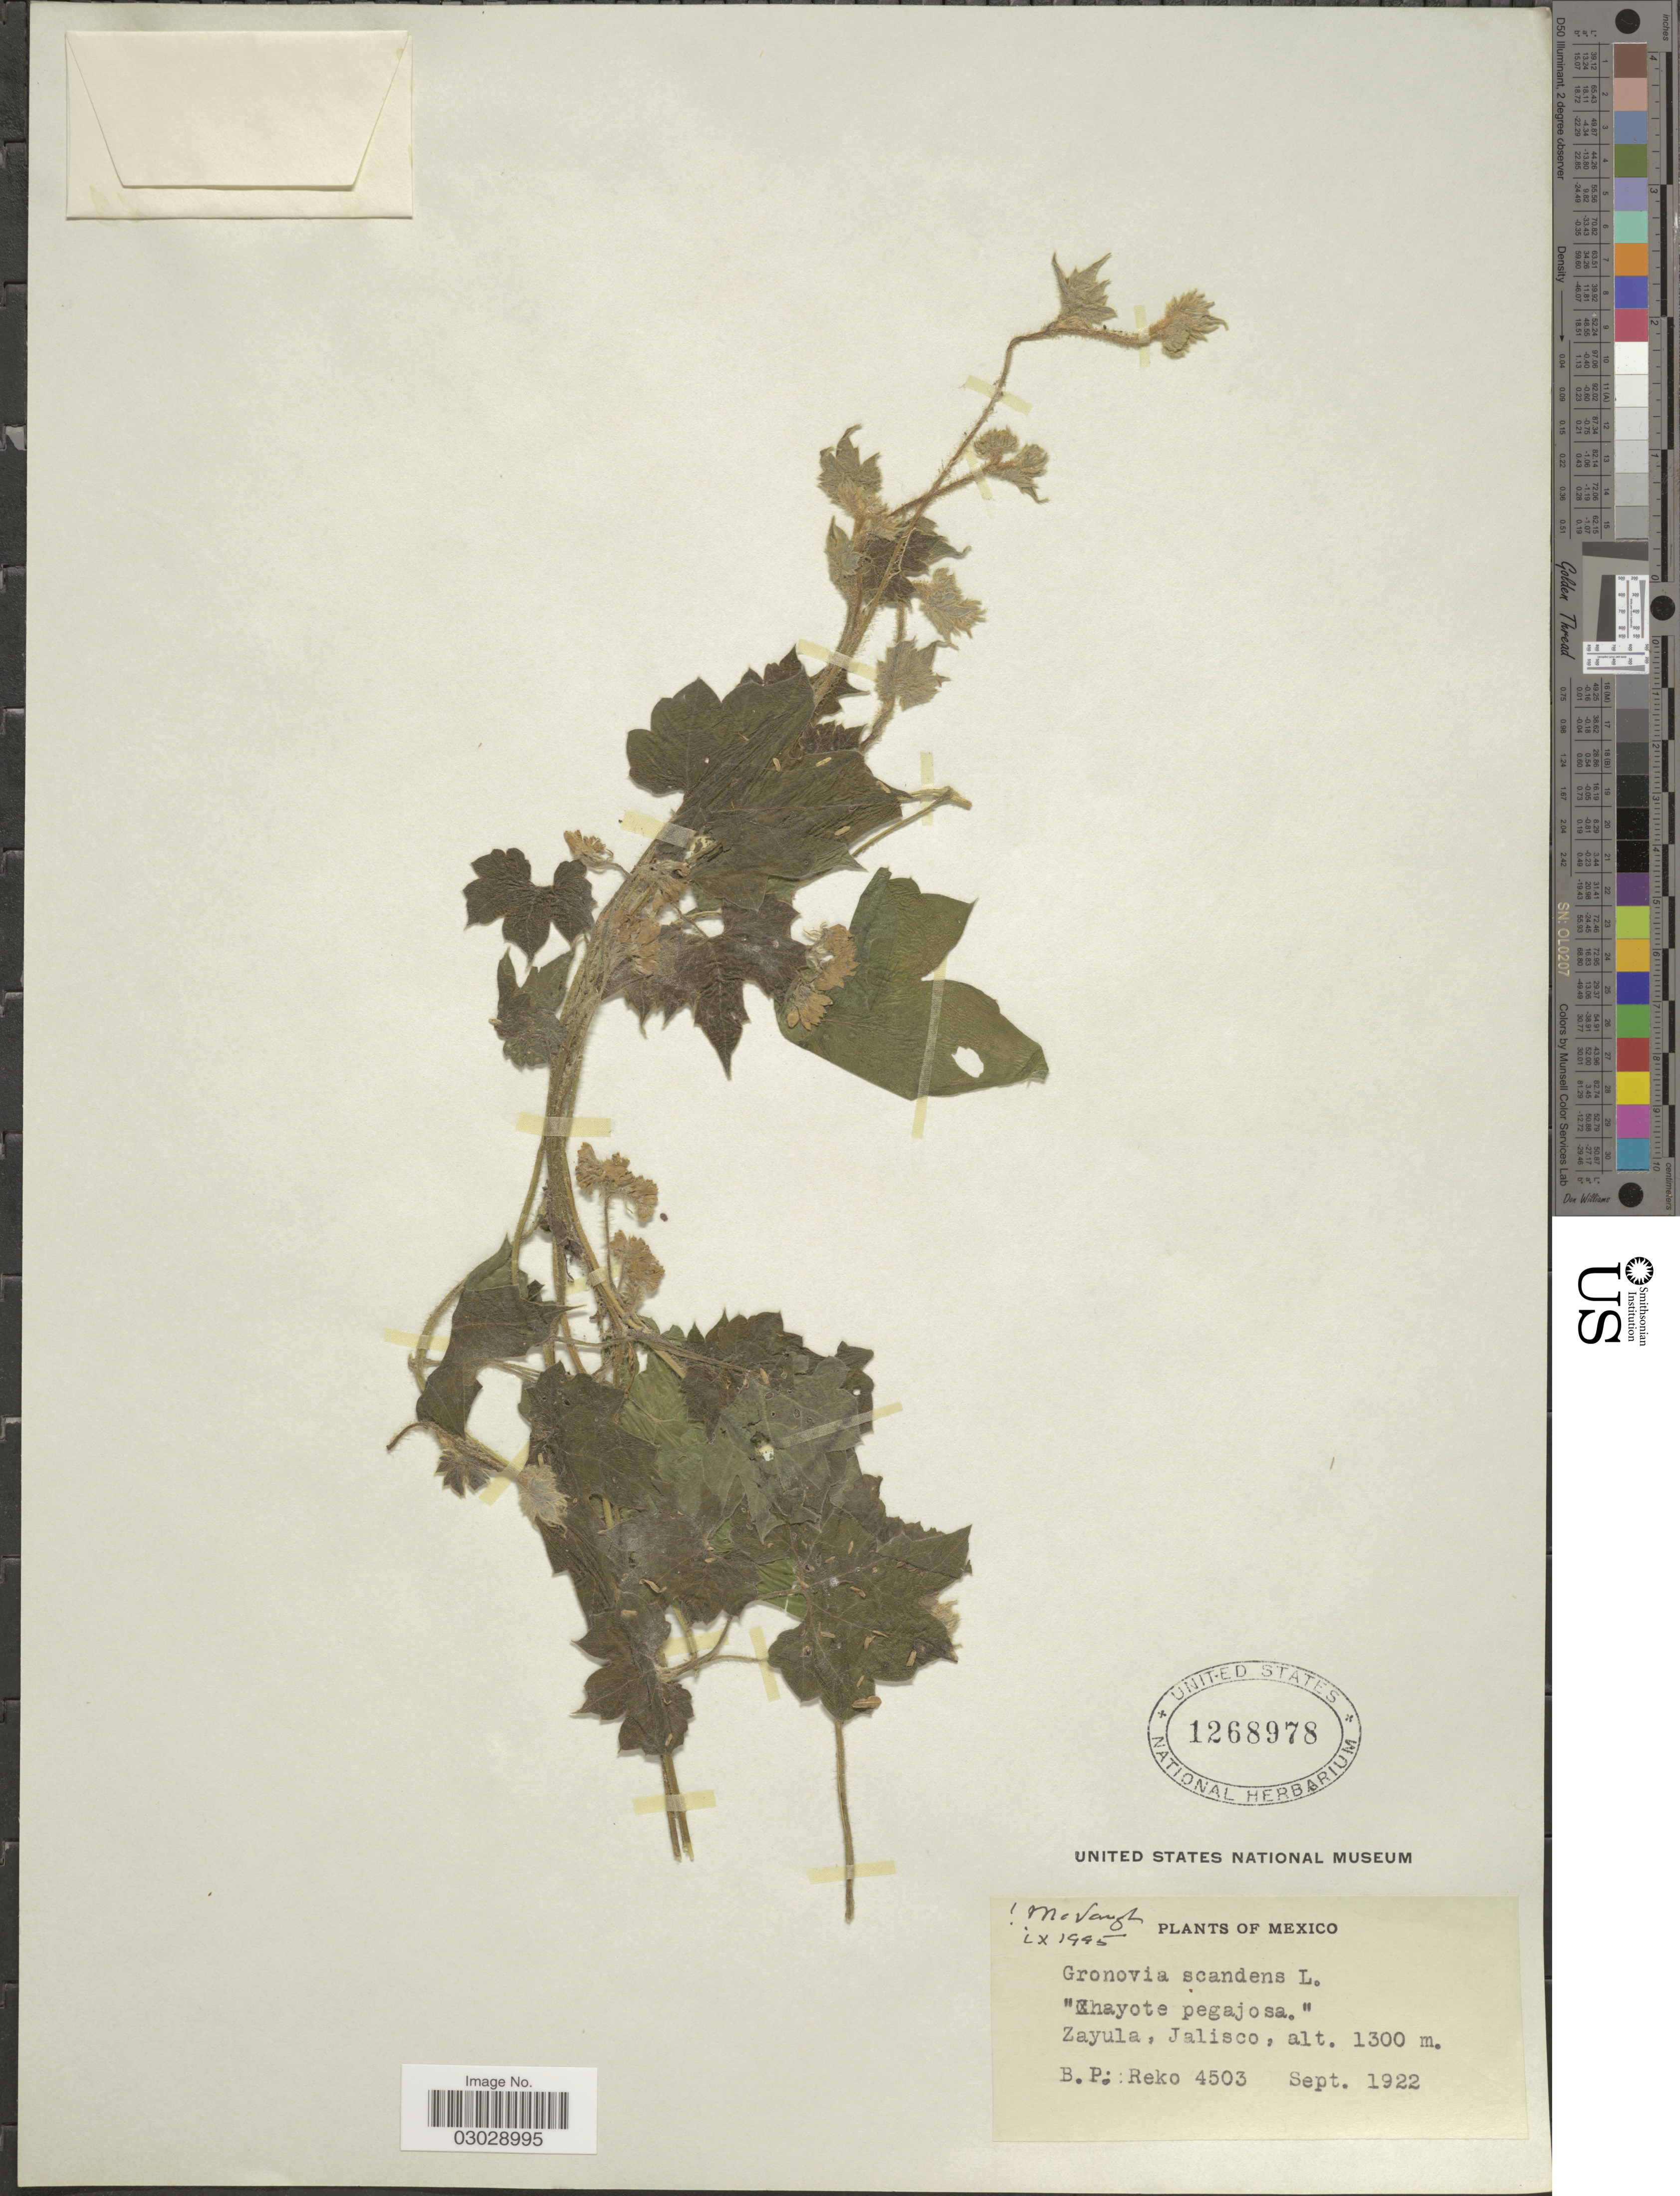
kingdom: Plantae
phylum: Tracheophyta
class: Magnoliopsida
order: Cornales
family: Loasaceae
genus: Gronovia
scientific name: Gronovia scandens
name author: L.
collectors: B. P. Reko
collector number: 4503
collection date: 1922-09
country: Mexico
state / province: Jalisco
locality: Zayula.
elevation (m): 1300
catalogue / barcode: US 1268978